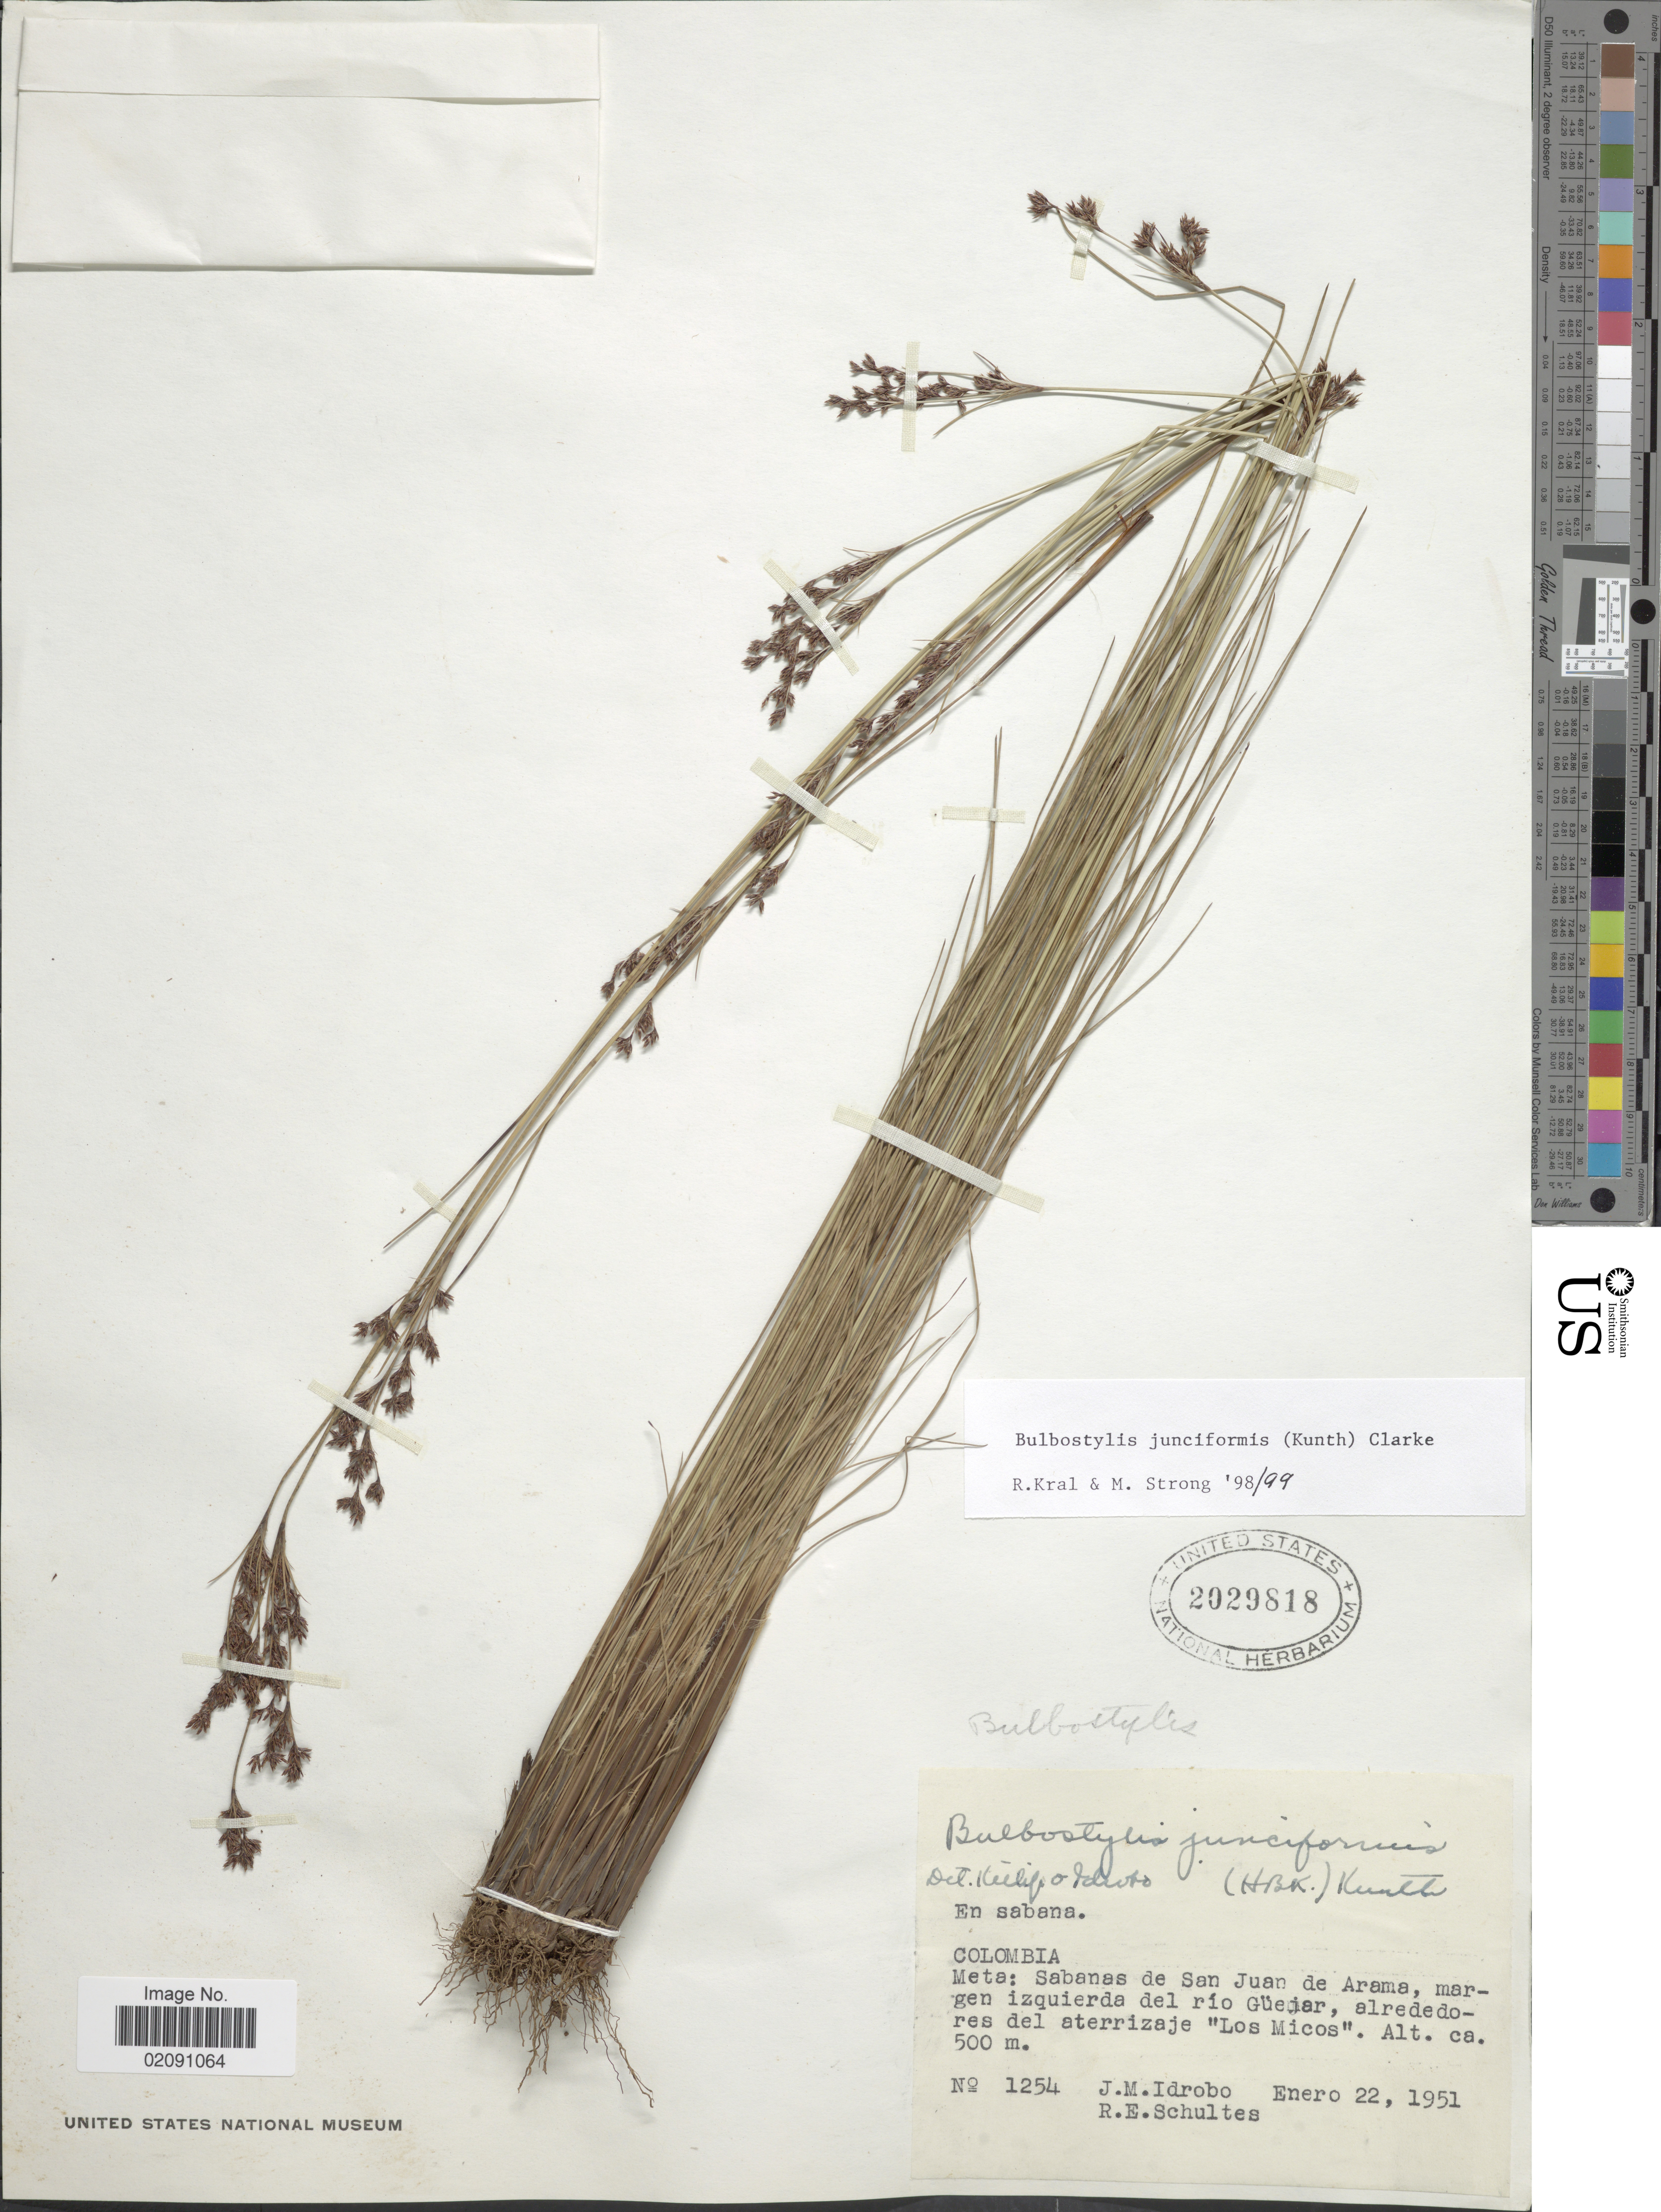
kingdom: Plantae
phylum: Tracheophyta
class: Liliopsida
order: Poales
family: Cyperaceae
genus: Bulbostylis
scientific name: Bulbostylis junciformis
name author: (Kunth) C.B. Clarke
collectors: J. M. Idrobo & R. E. Schultes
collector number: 1254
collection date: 1951-01-22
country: Colombia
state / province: Meta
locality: Sabanas de San Juan de Arama, margen izquierda del rio Guejar, alrededores del aterrizaje "Los Micos"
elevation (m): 500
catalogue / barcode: US 2029818